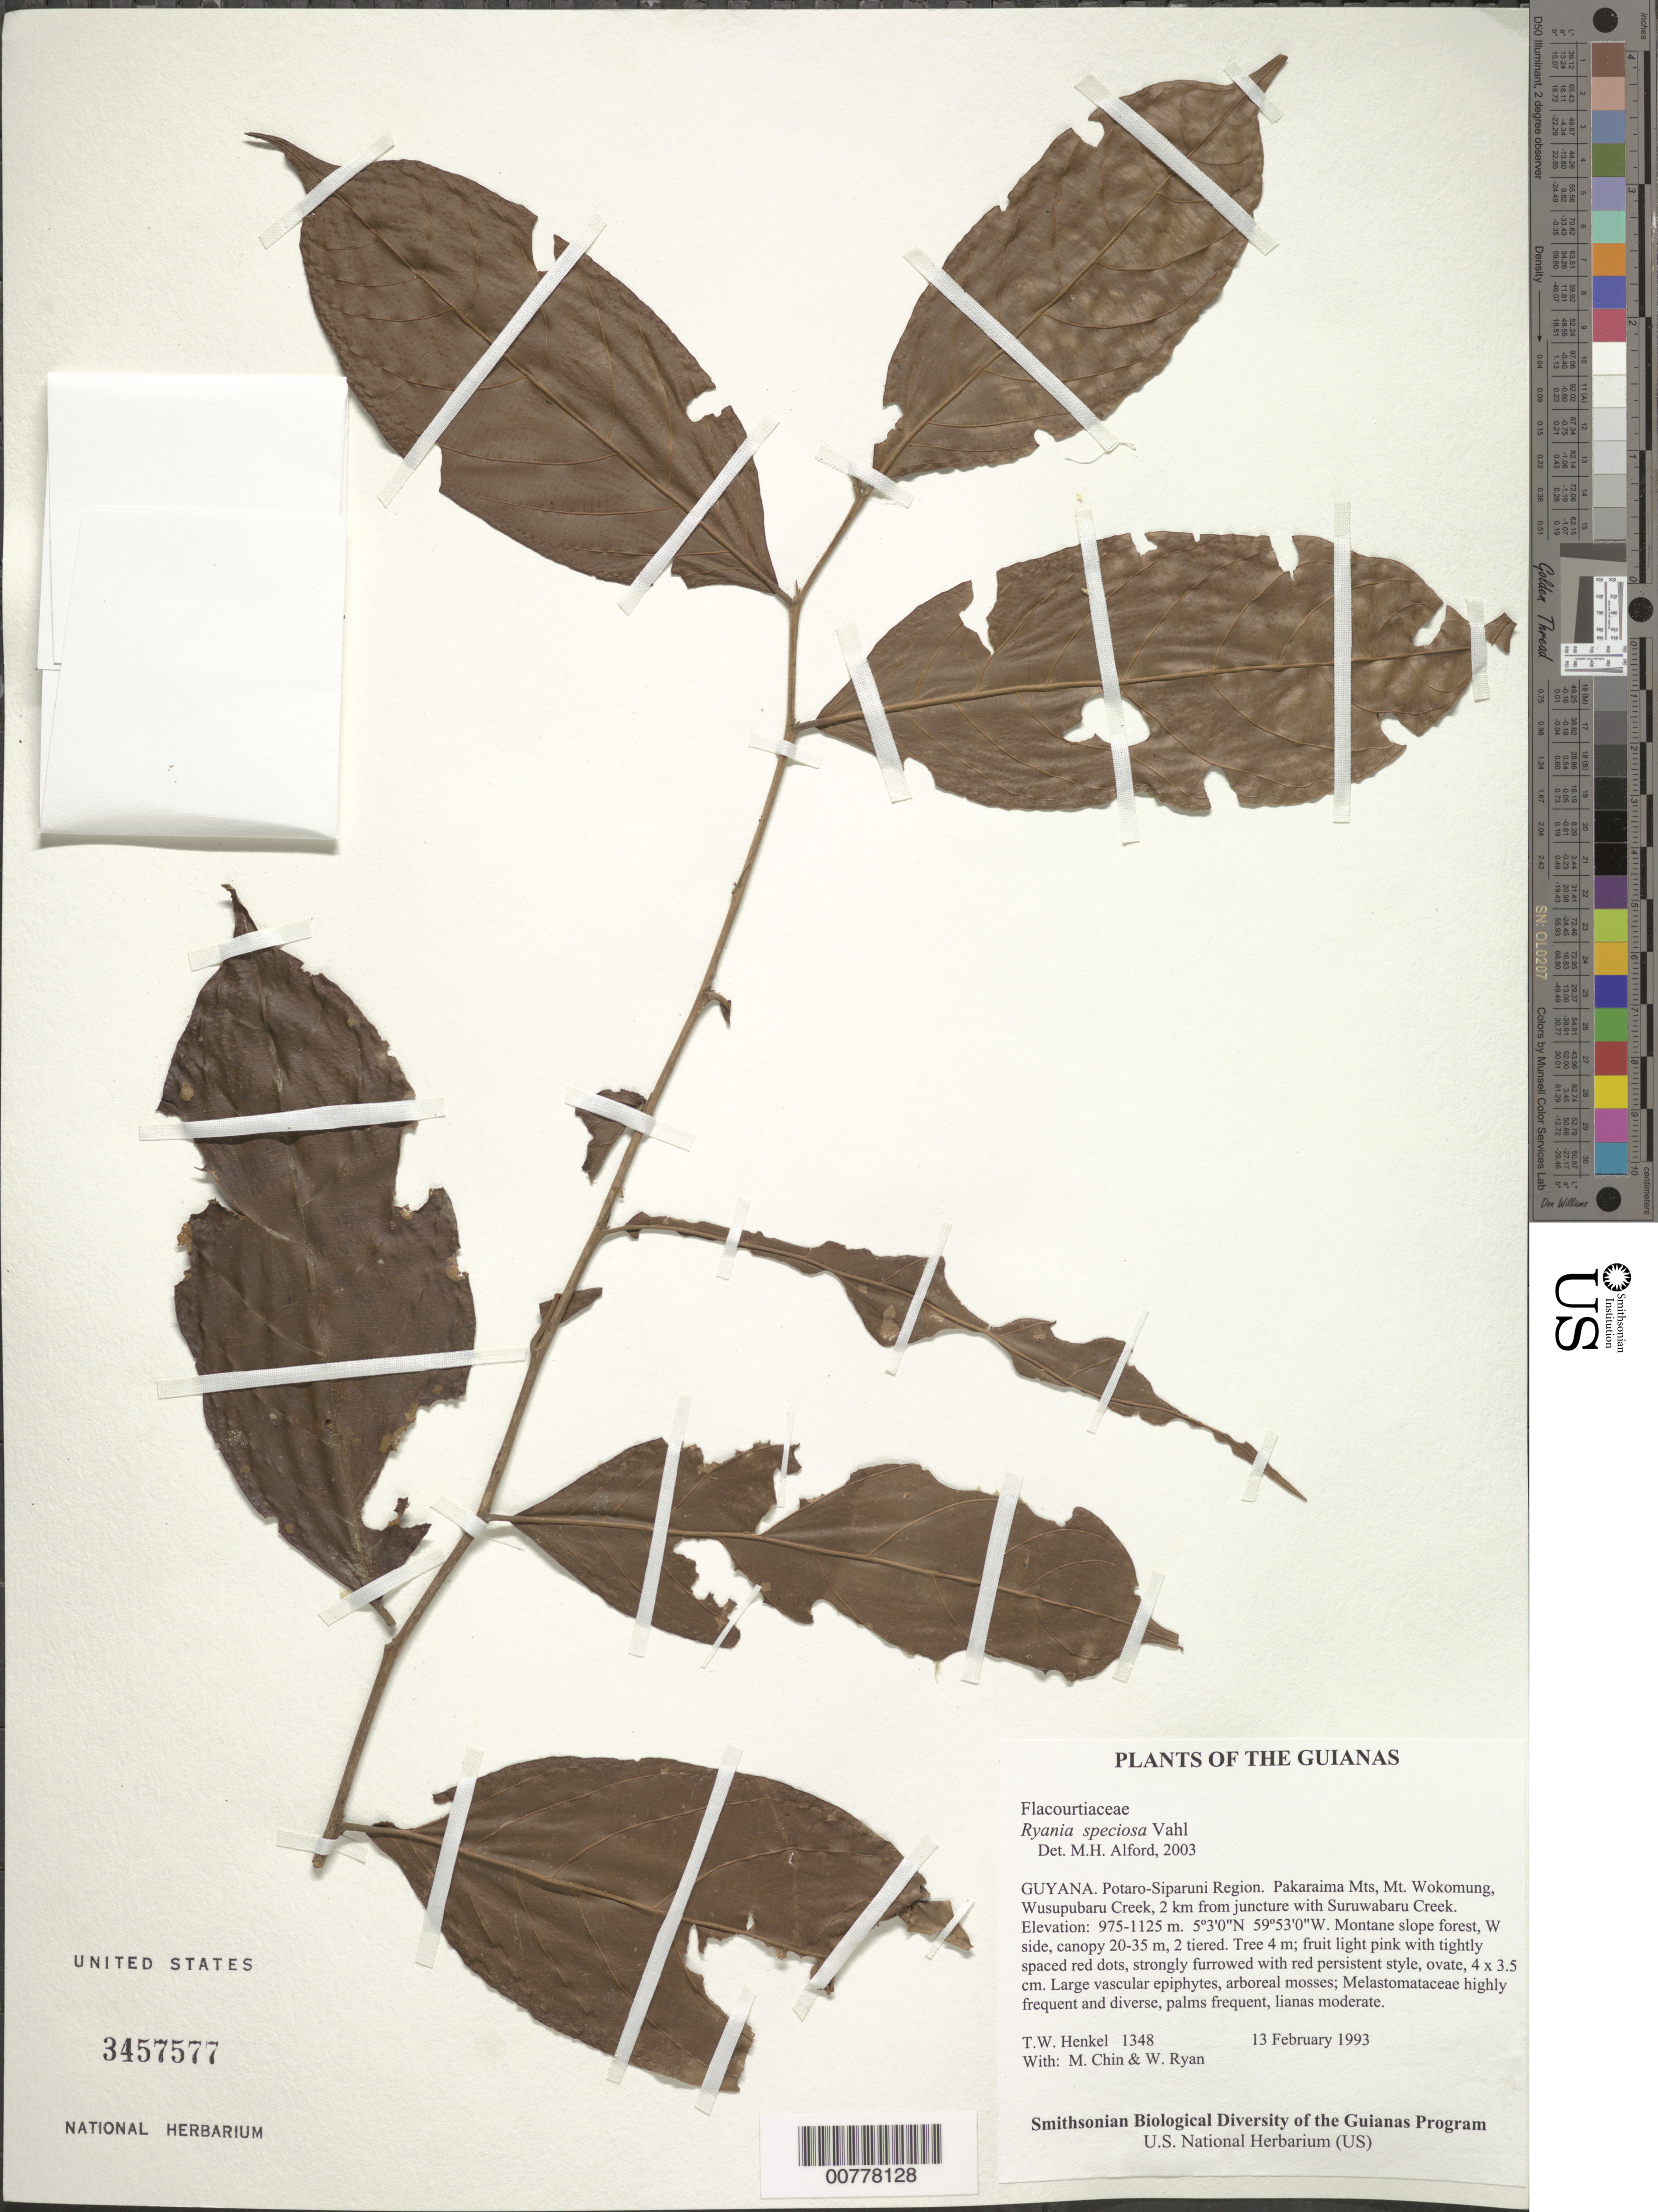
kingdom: Plantae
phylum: Tracheophyta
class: Magnoliopsida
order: Malpighiales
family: Salicaceae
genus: Ryania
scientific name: Ryania speciosa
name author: Vahl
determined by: Alford, Mac Haverson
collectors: T. Henkel, M. Chin & W. Ryan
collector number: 1348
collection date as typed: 13 February 1993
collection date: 1993-02-13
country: Guyana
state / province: Potaro-Siparuni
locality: Pakaraima Mts, Mt. Wokomung, Wusupubaru Creek, 2 km from juncture with Suruwabaru Creek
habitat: Montane slope forest, W side, canopy 20-35 m, 2 tiered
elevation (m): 975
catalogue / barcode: US 3457577